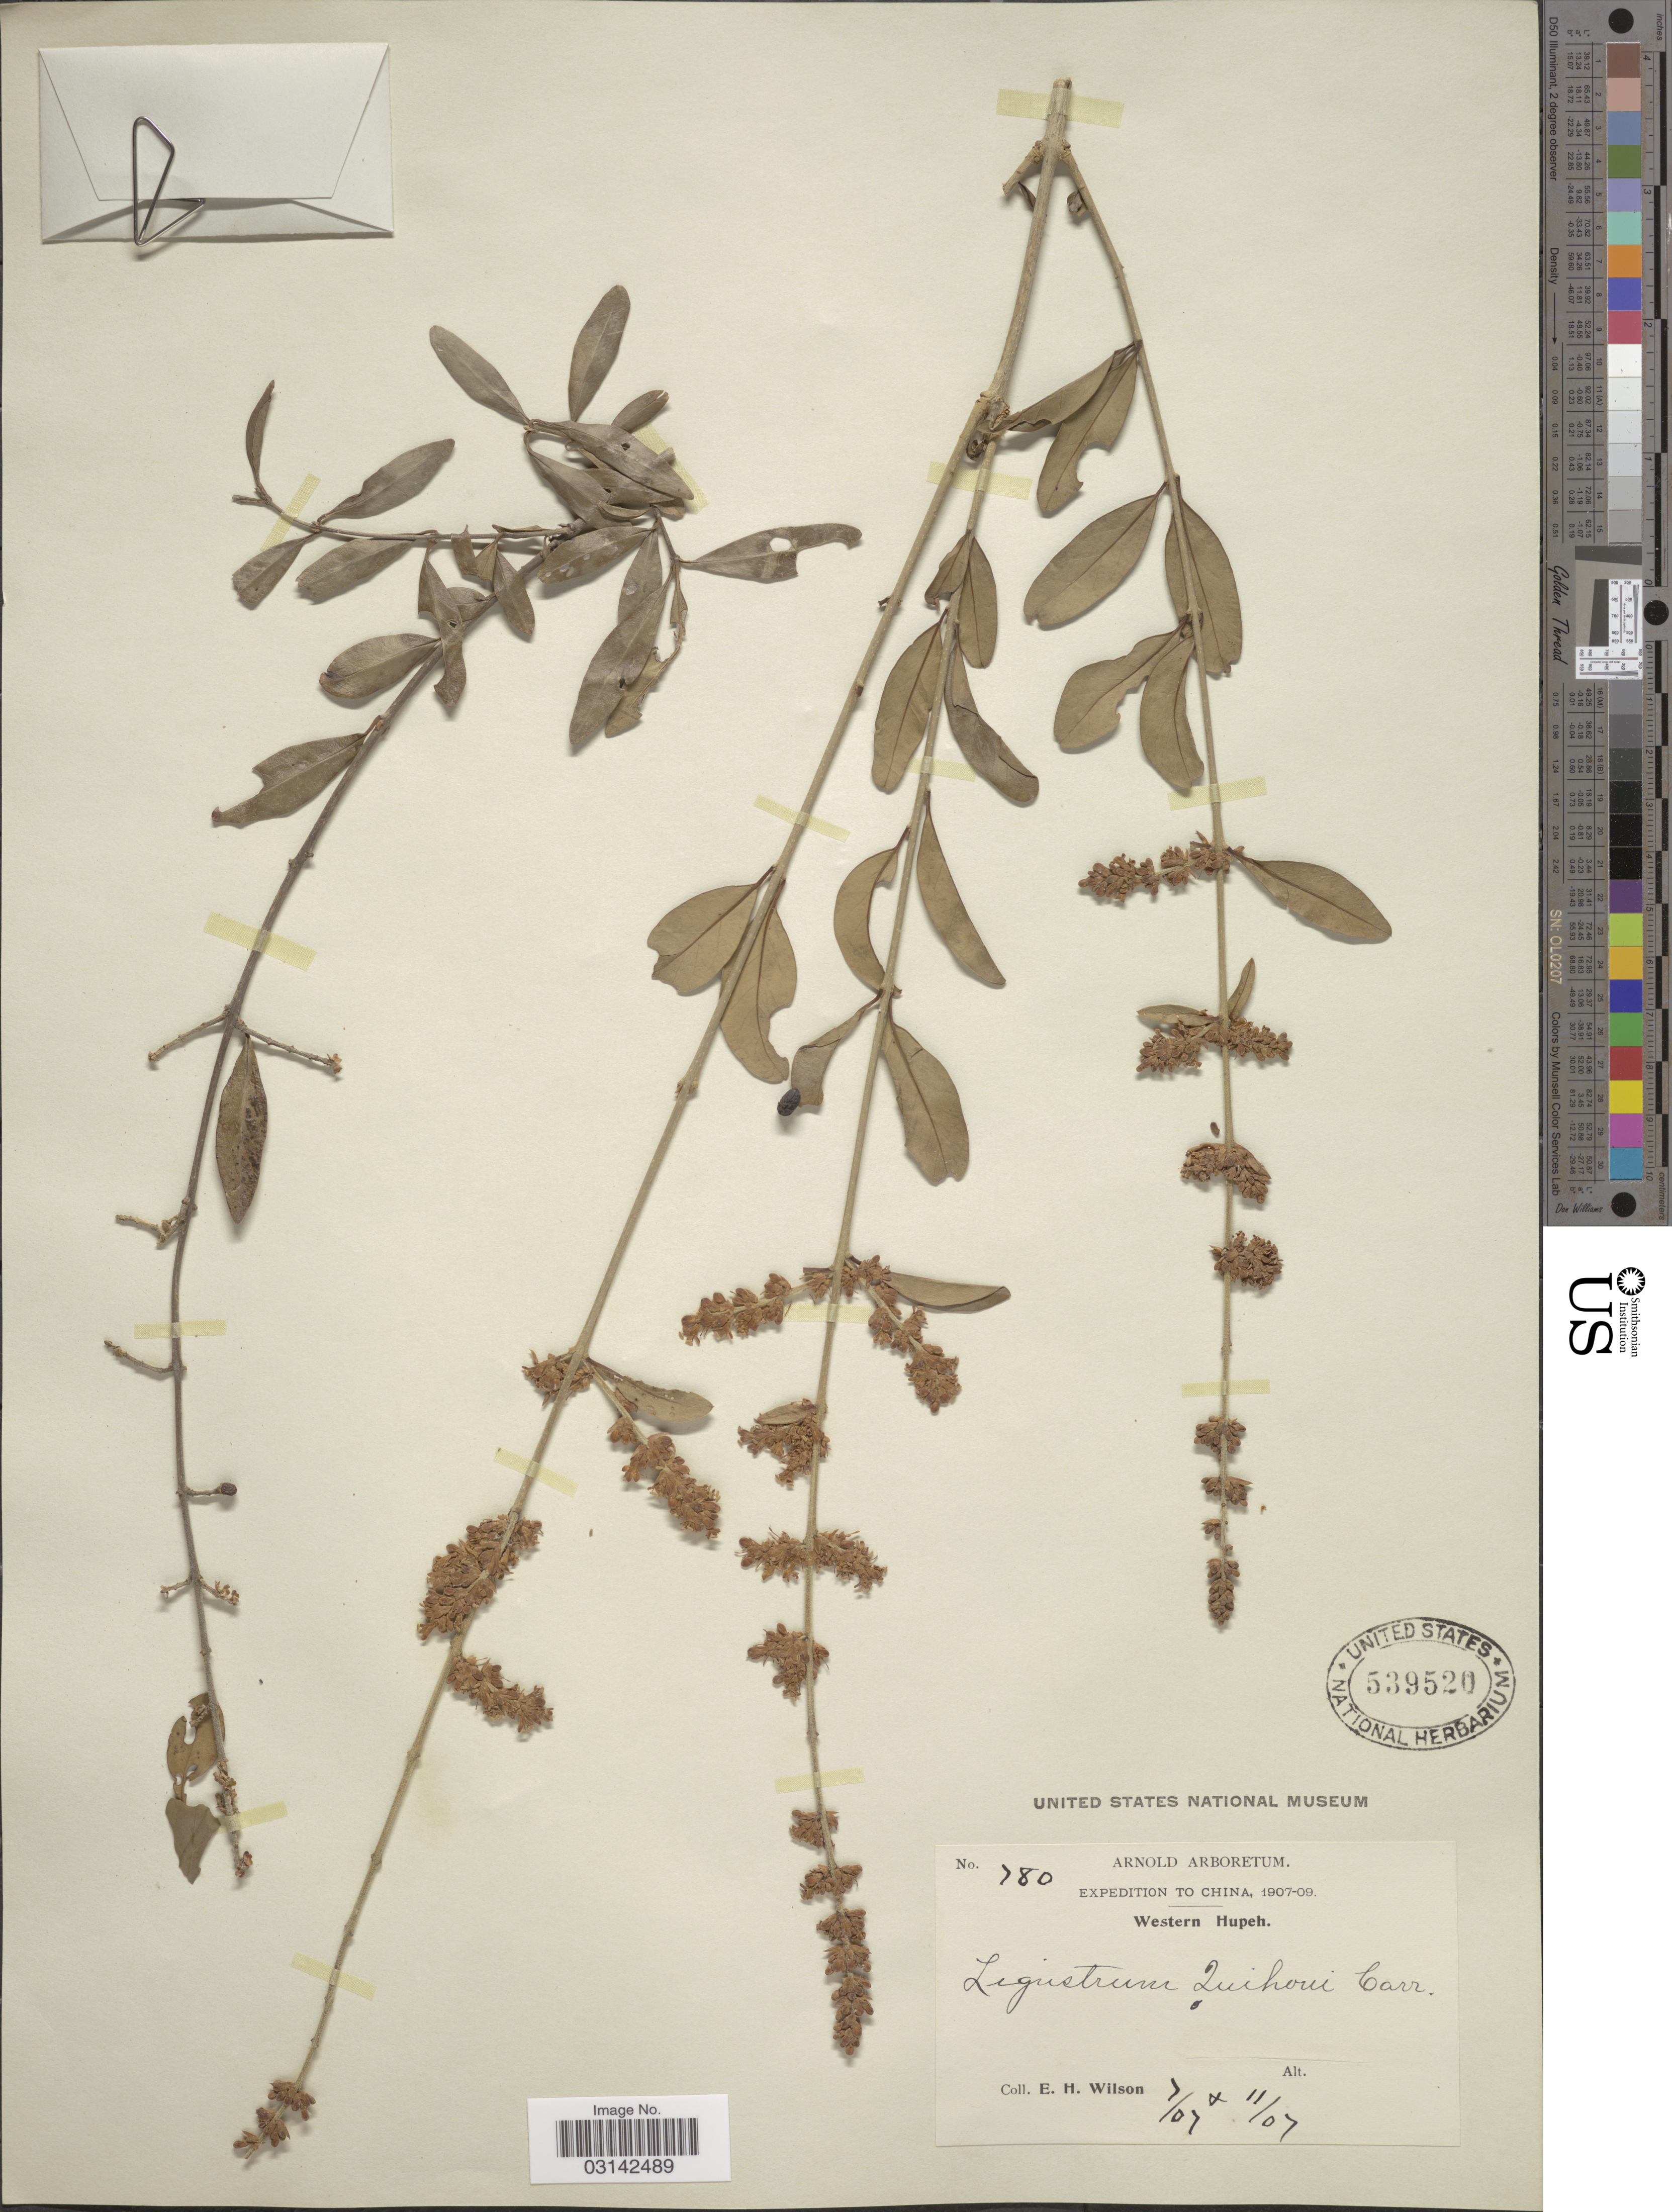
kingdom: Plantae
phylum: Tracheophyta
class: Magnoliopsida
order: Lamiales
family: Oleaceae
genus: Ligustrum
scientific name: Ligustrum quihoui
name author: Carrière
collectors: E. Wilson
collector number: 780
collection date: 1907-07/1907-11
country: China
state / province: Hubei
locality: Western Hupeh.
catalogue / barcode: US 539520